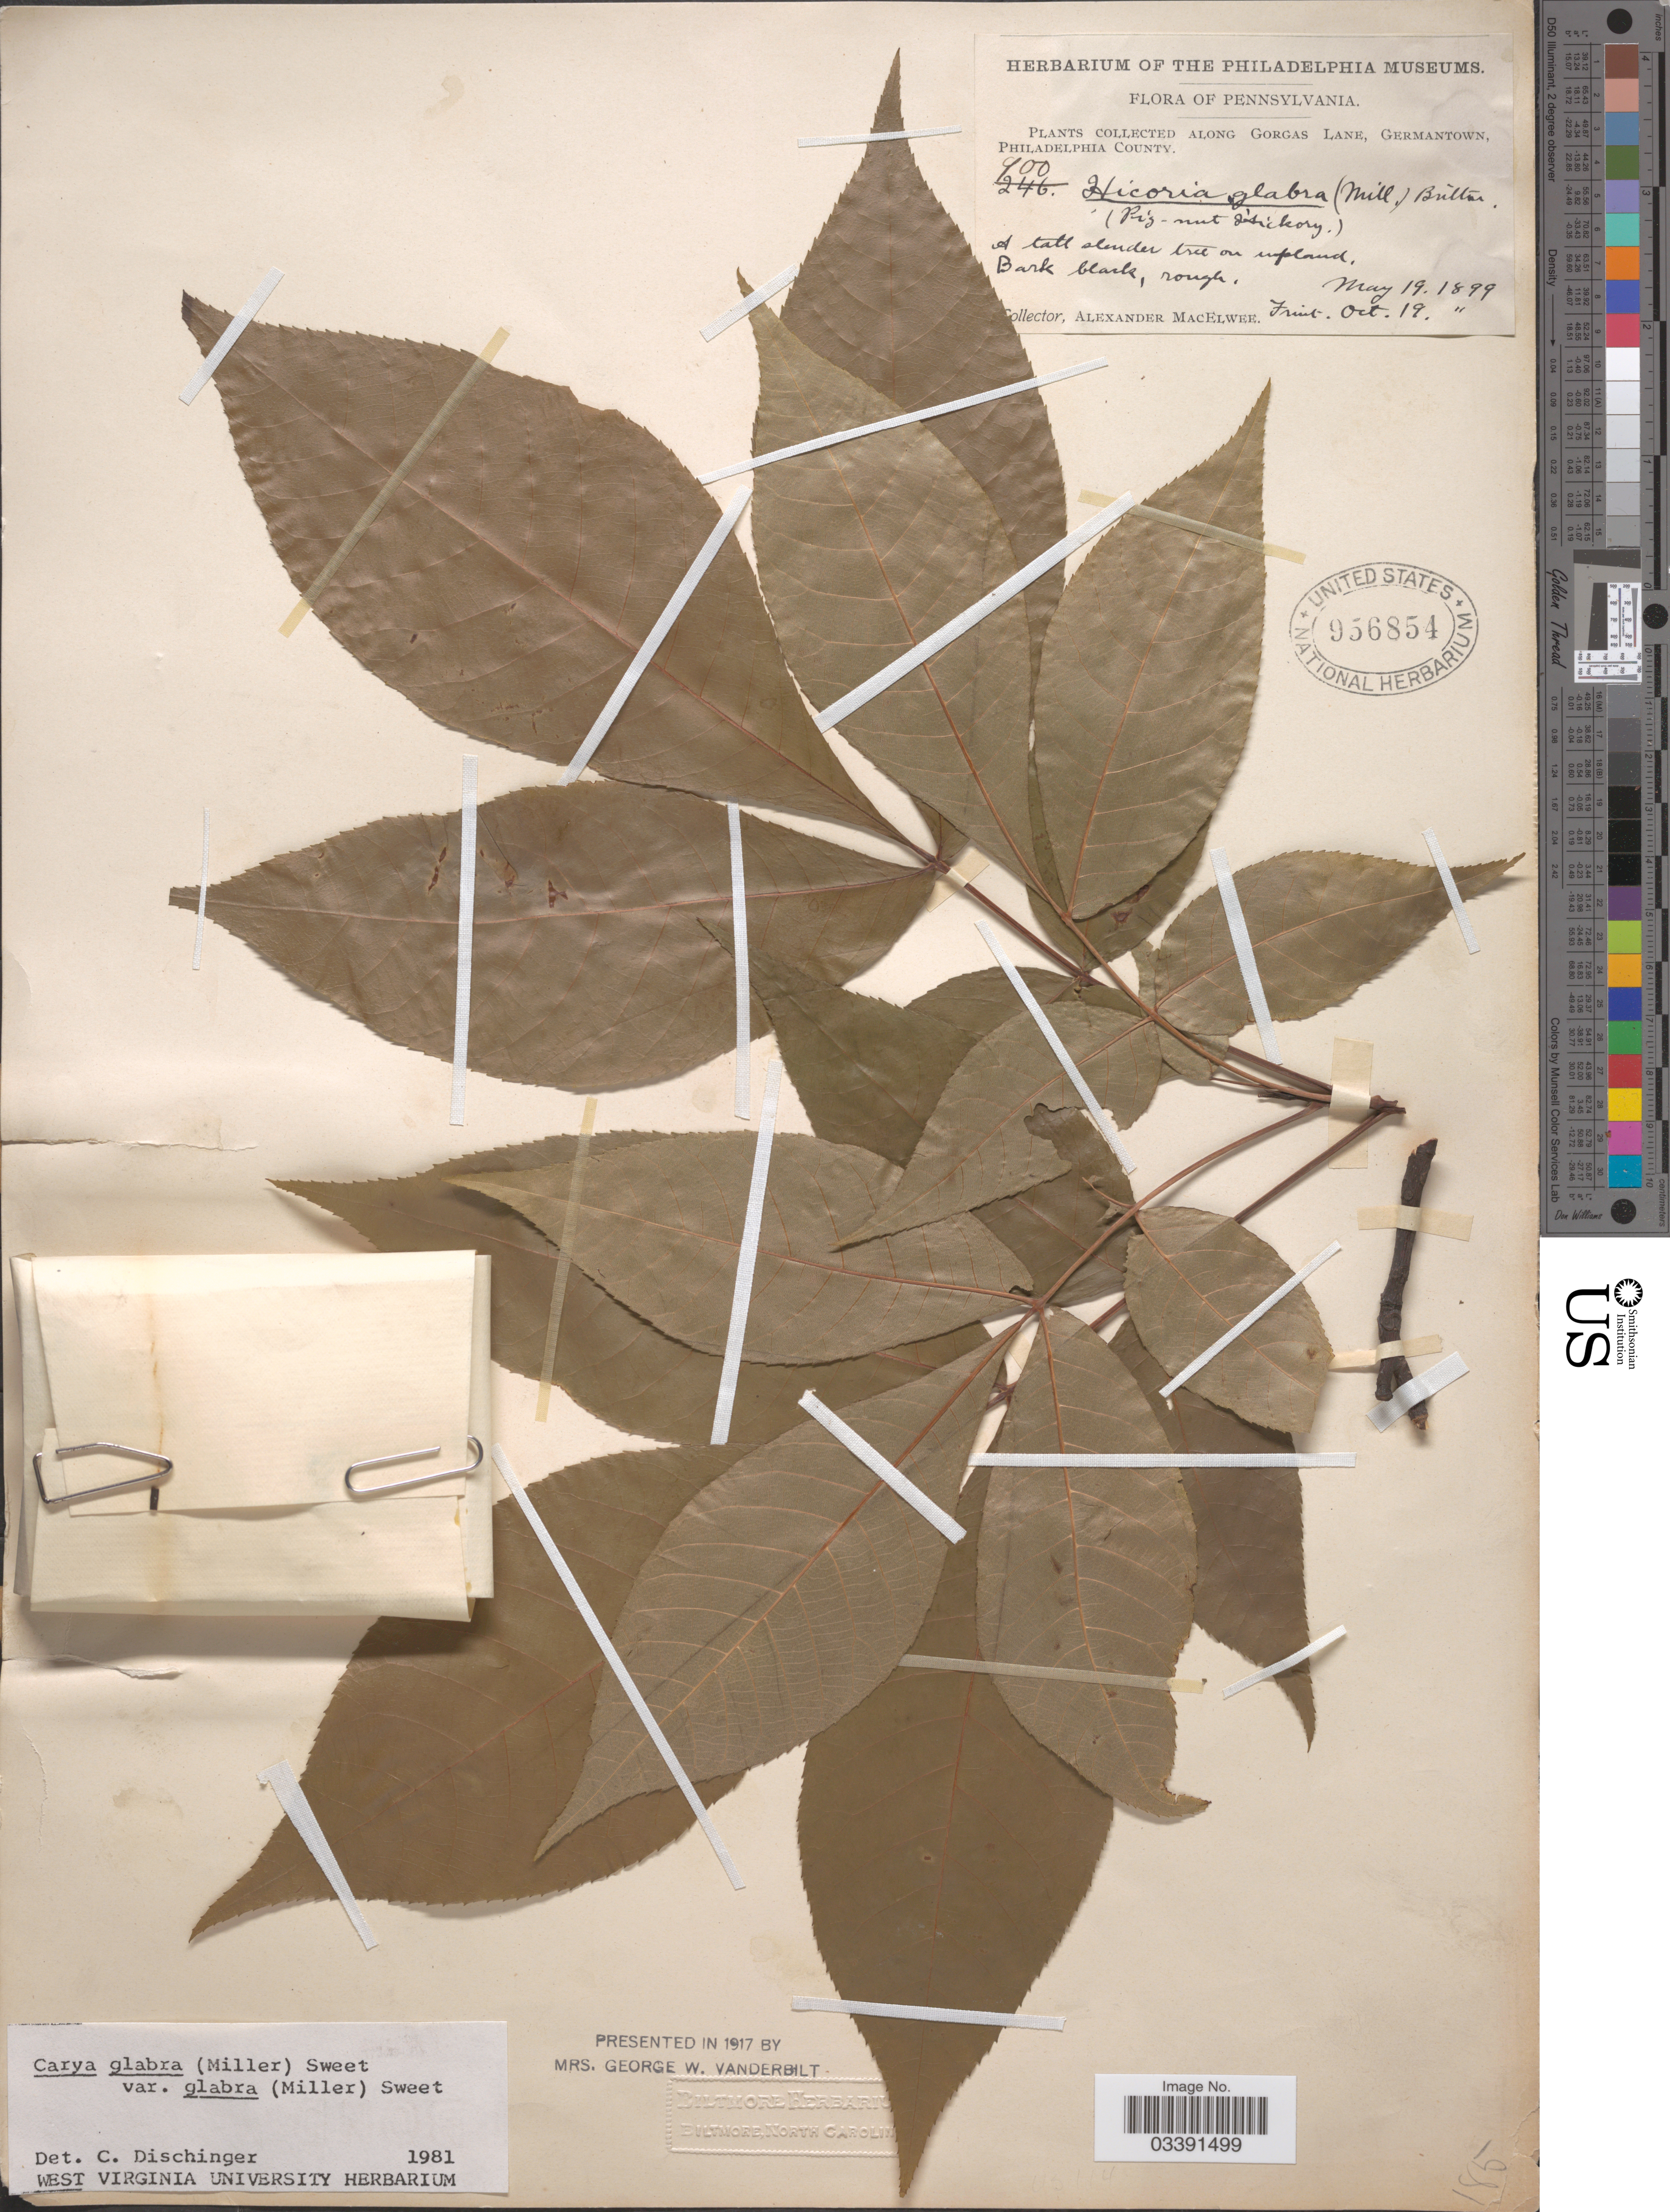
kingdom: Plantae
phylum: Tracheophyta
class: Magnoliopsida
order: Fagales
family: Juglandaceae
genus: Carya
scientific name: Carya glabra var. glabra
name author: (Mill.) Sweet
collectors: A. MacElwee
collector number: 900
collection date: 1899-05-19/1899-10-19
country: United States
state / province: Pennsylvania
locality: Along Gorgas Lane, Germantown, Philadelphia County.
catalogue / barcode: US 956854